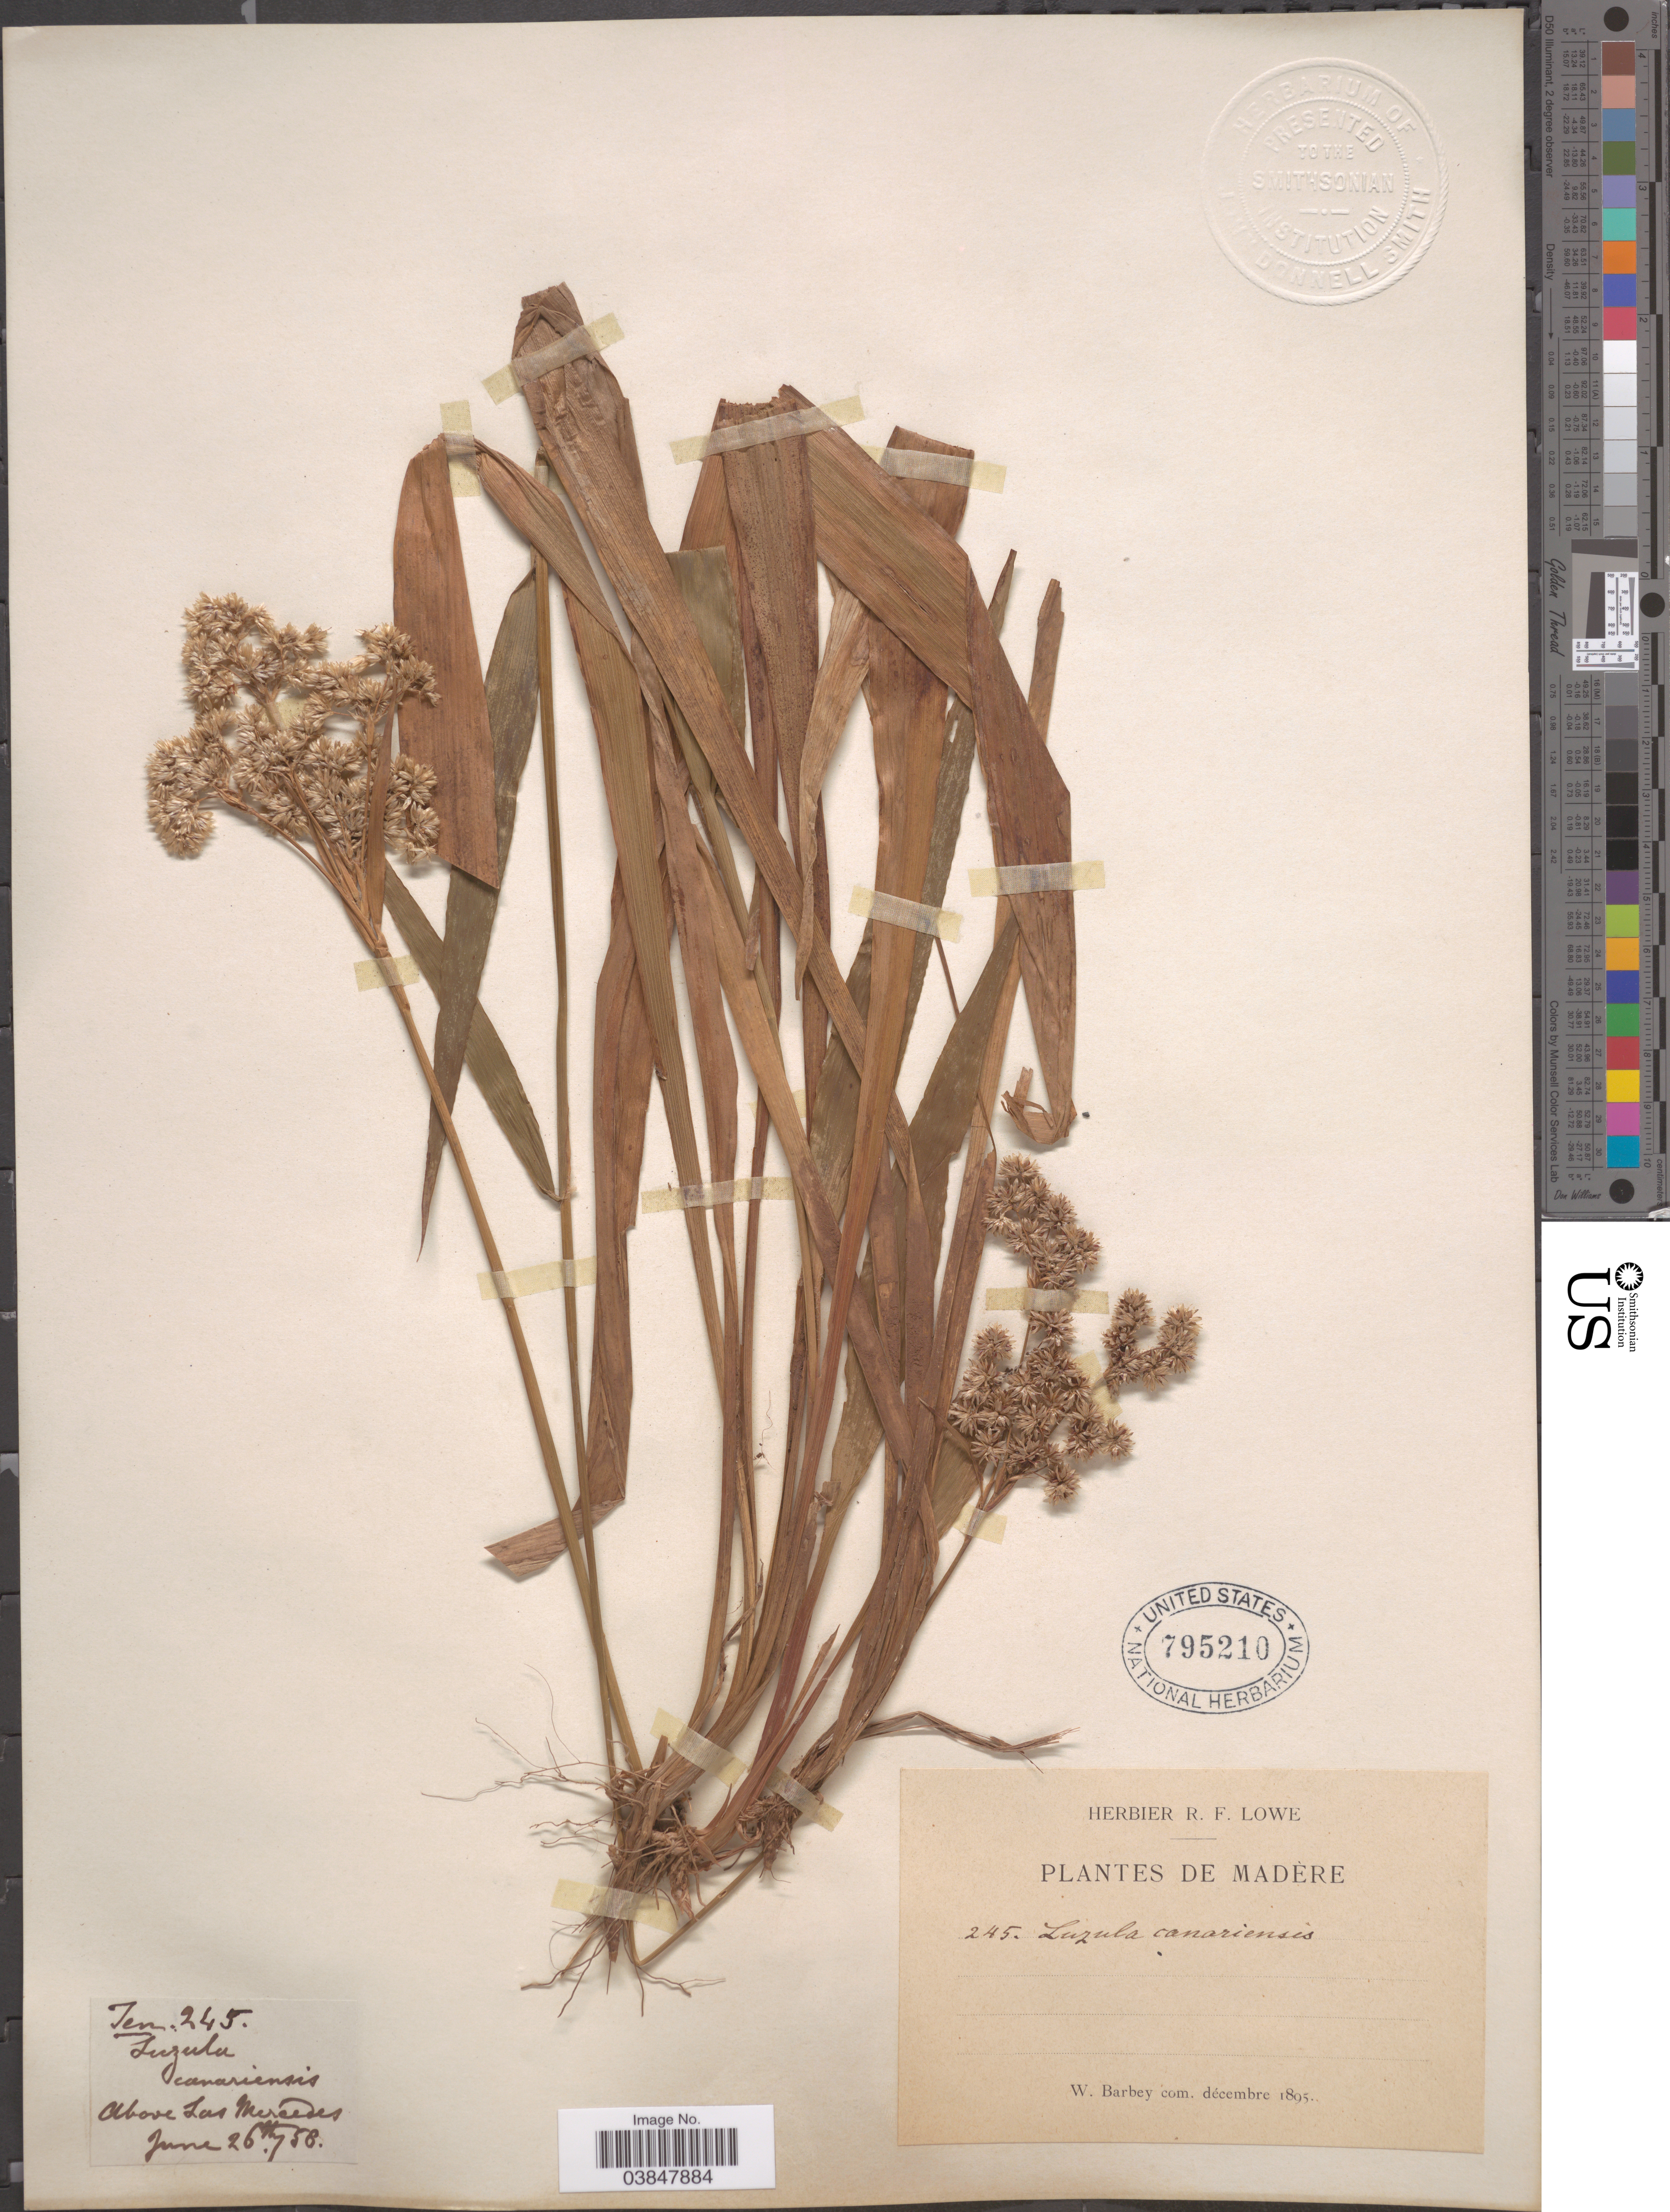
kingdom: Plantae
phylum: Tracheophyta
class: Liliopsida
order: Poales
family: Juncaceae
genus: Luzula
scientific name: Luzula canariensis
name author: Poir.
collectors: ex herb. R. F. Lowe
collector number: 245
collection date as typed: Transcribed d/m/y: 26/6/58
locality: Above Las Mercedes.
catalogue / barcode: US 795210